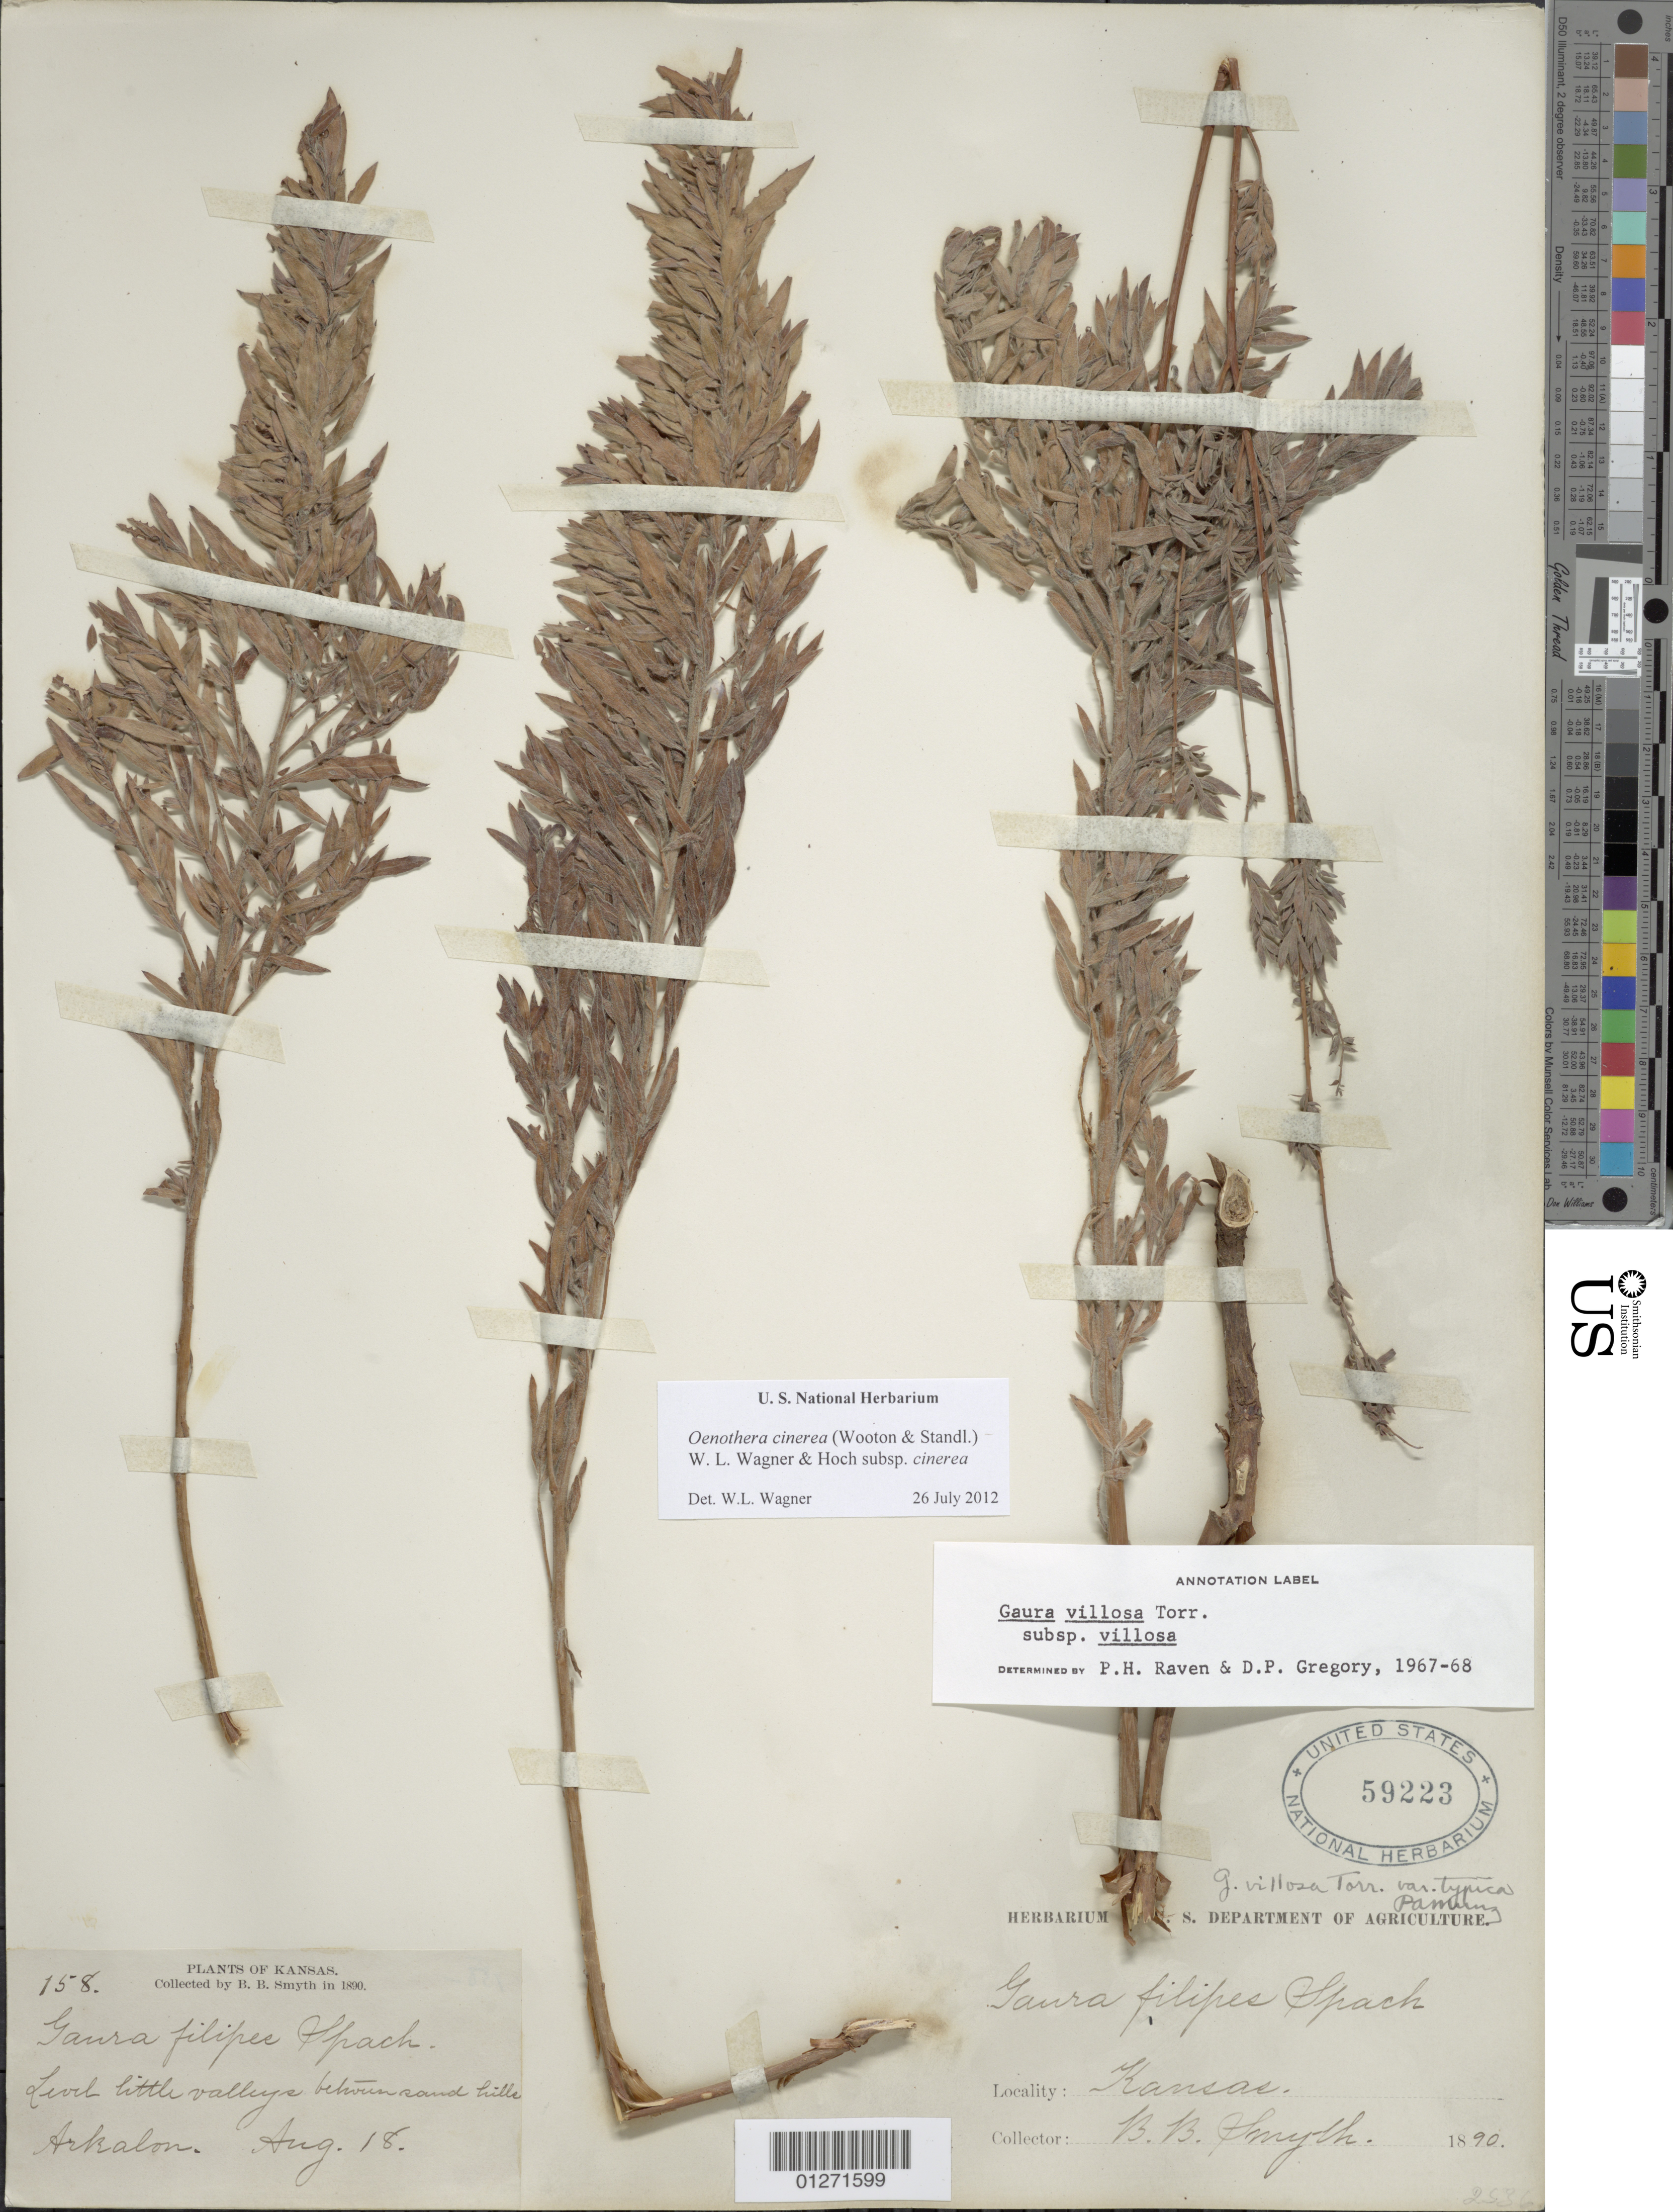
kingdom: Plantae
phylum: Tracheophyta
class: Magnoliopsida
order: Myrtales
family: Onagraceae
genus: Oenothera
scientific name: Oenothera cinerea subsp. cinerea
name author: (Wooton & Standl.) W.L. Wagner & Hoch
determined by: Wagner, W. L., (BOT), Smithsonian Institution - National Museum of Natural History (UNITED STATES)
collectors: B. Smyth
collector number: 158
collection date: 1890-08-18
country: United States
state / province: Kansas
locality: Arkalon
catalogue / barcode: US 59223